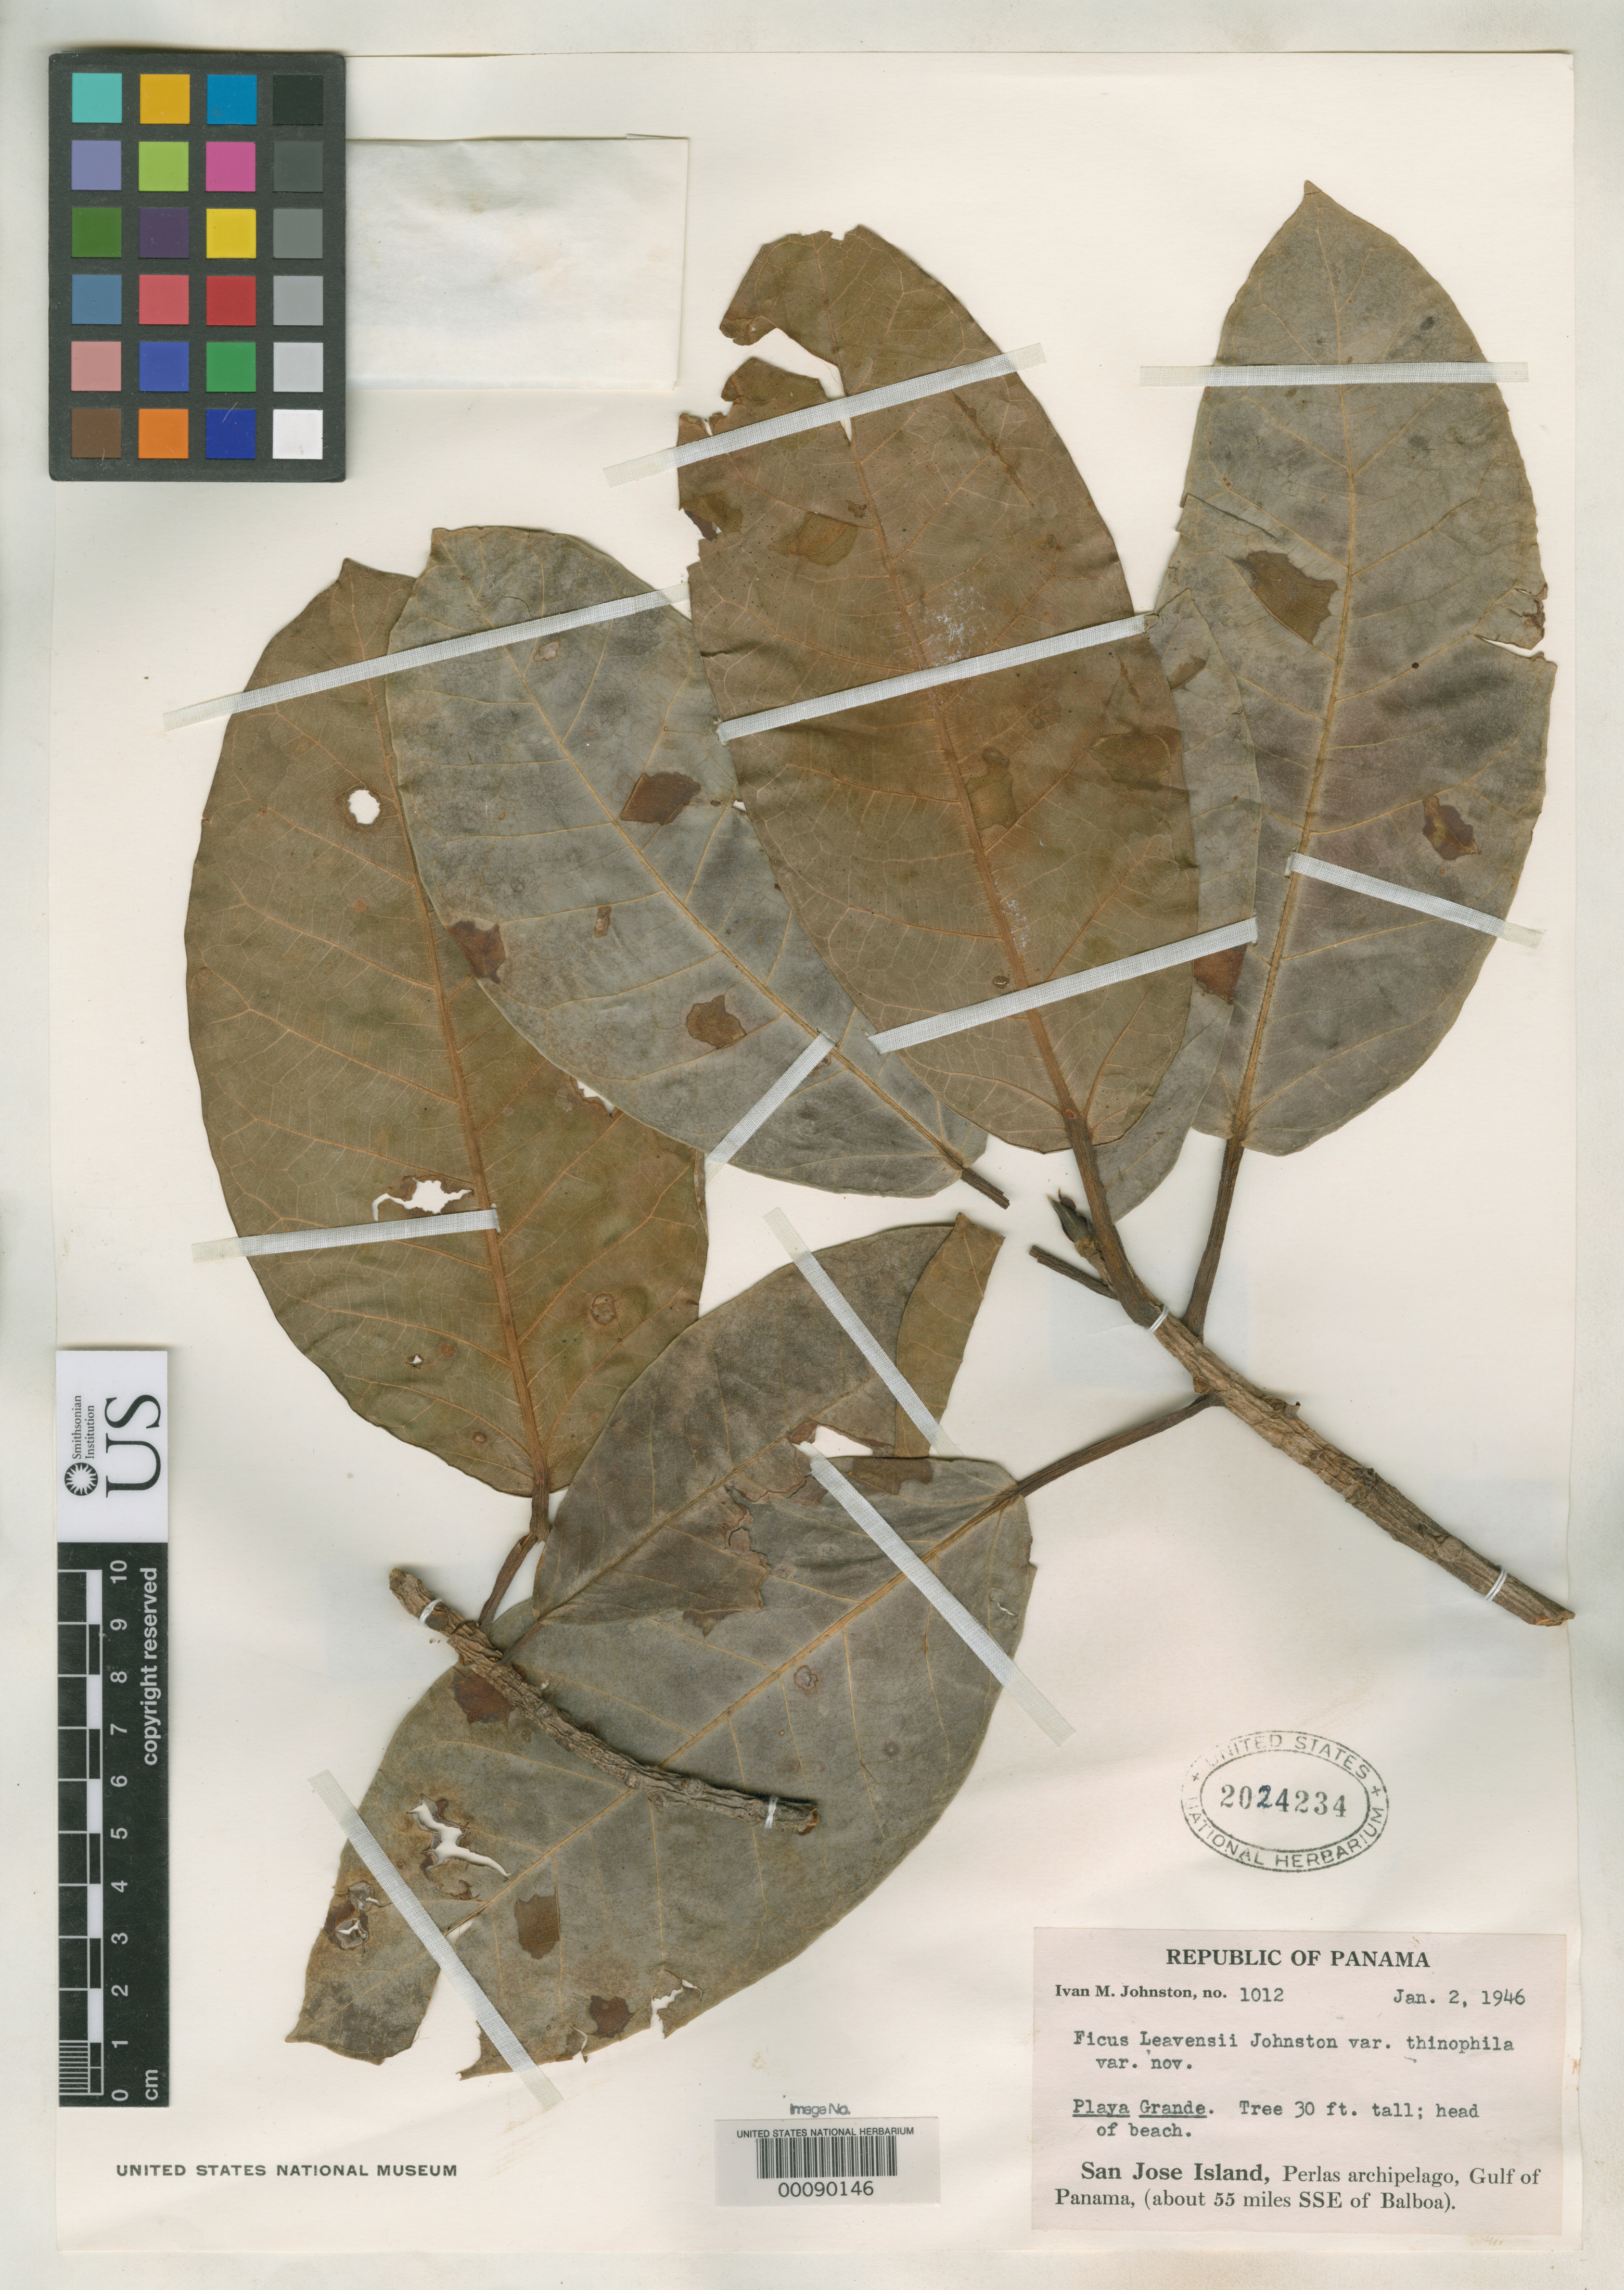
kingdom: Plantae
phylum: Tracheophyta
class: Magnoliopsida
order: Rosales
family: Moraceae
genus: Ficus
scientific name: Ficus leavensii var. thinophila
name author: I.M. Johnst.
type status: Isotype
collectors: I.M. Johnston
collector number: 1012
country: Panama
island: San Jose Island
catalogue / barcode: US 2024234